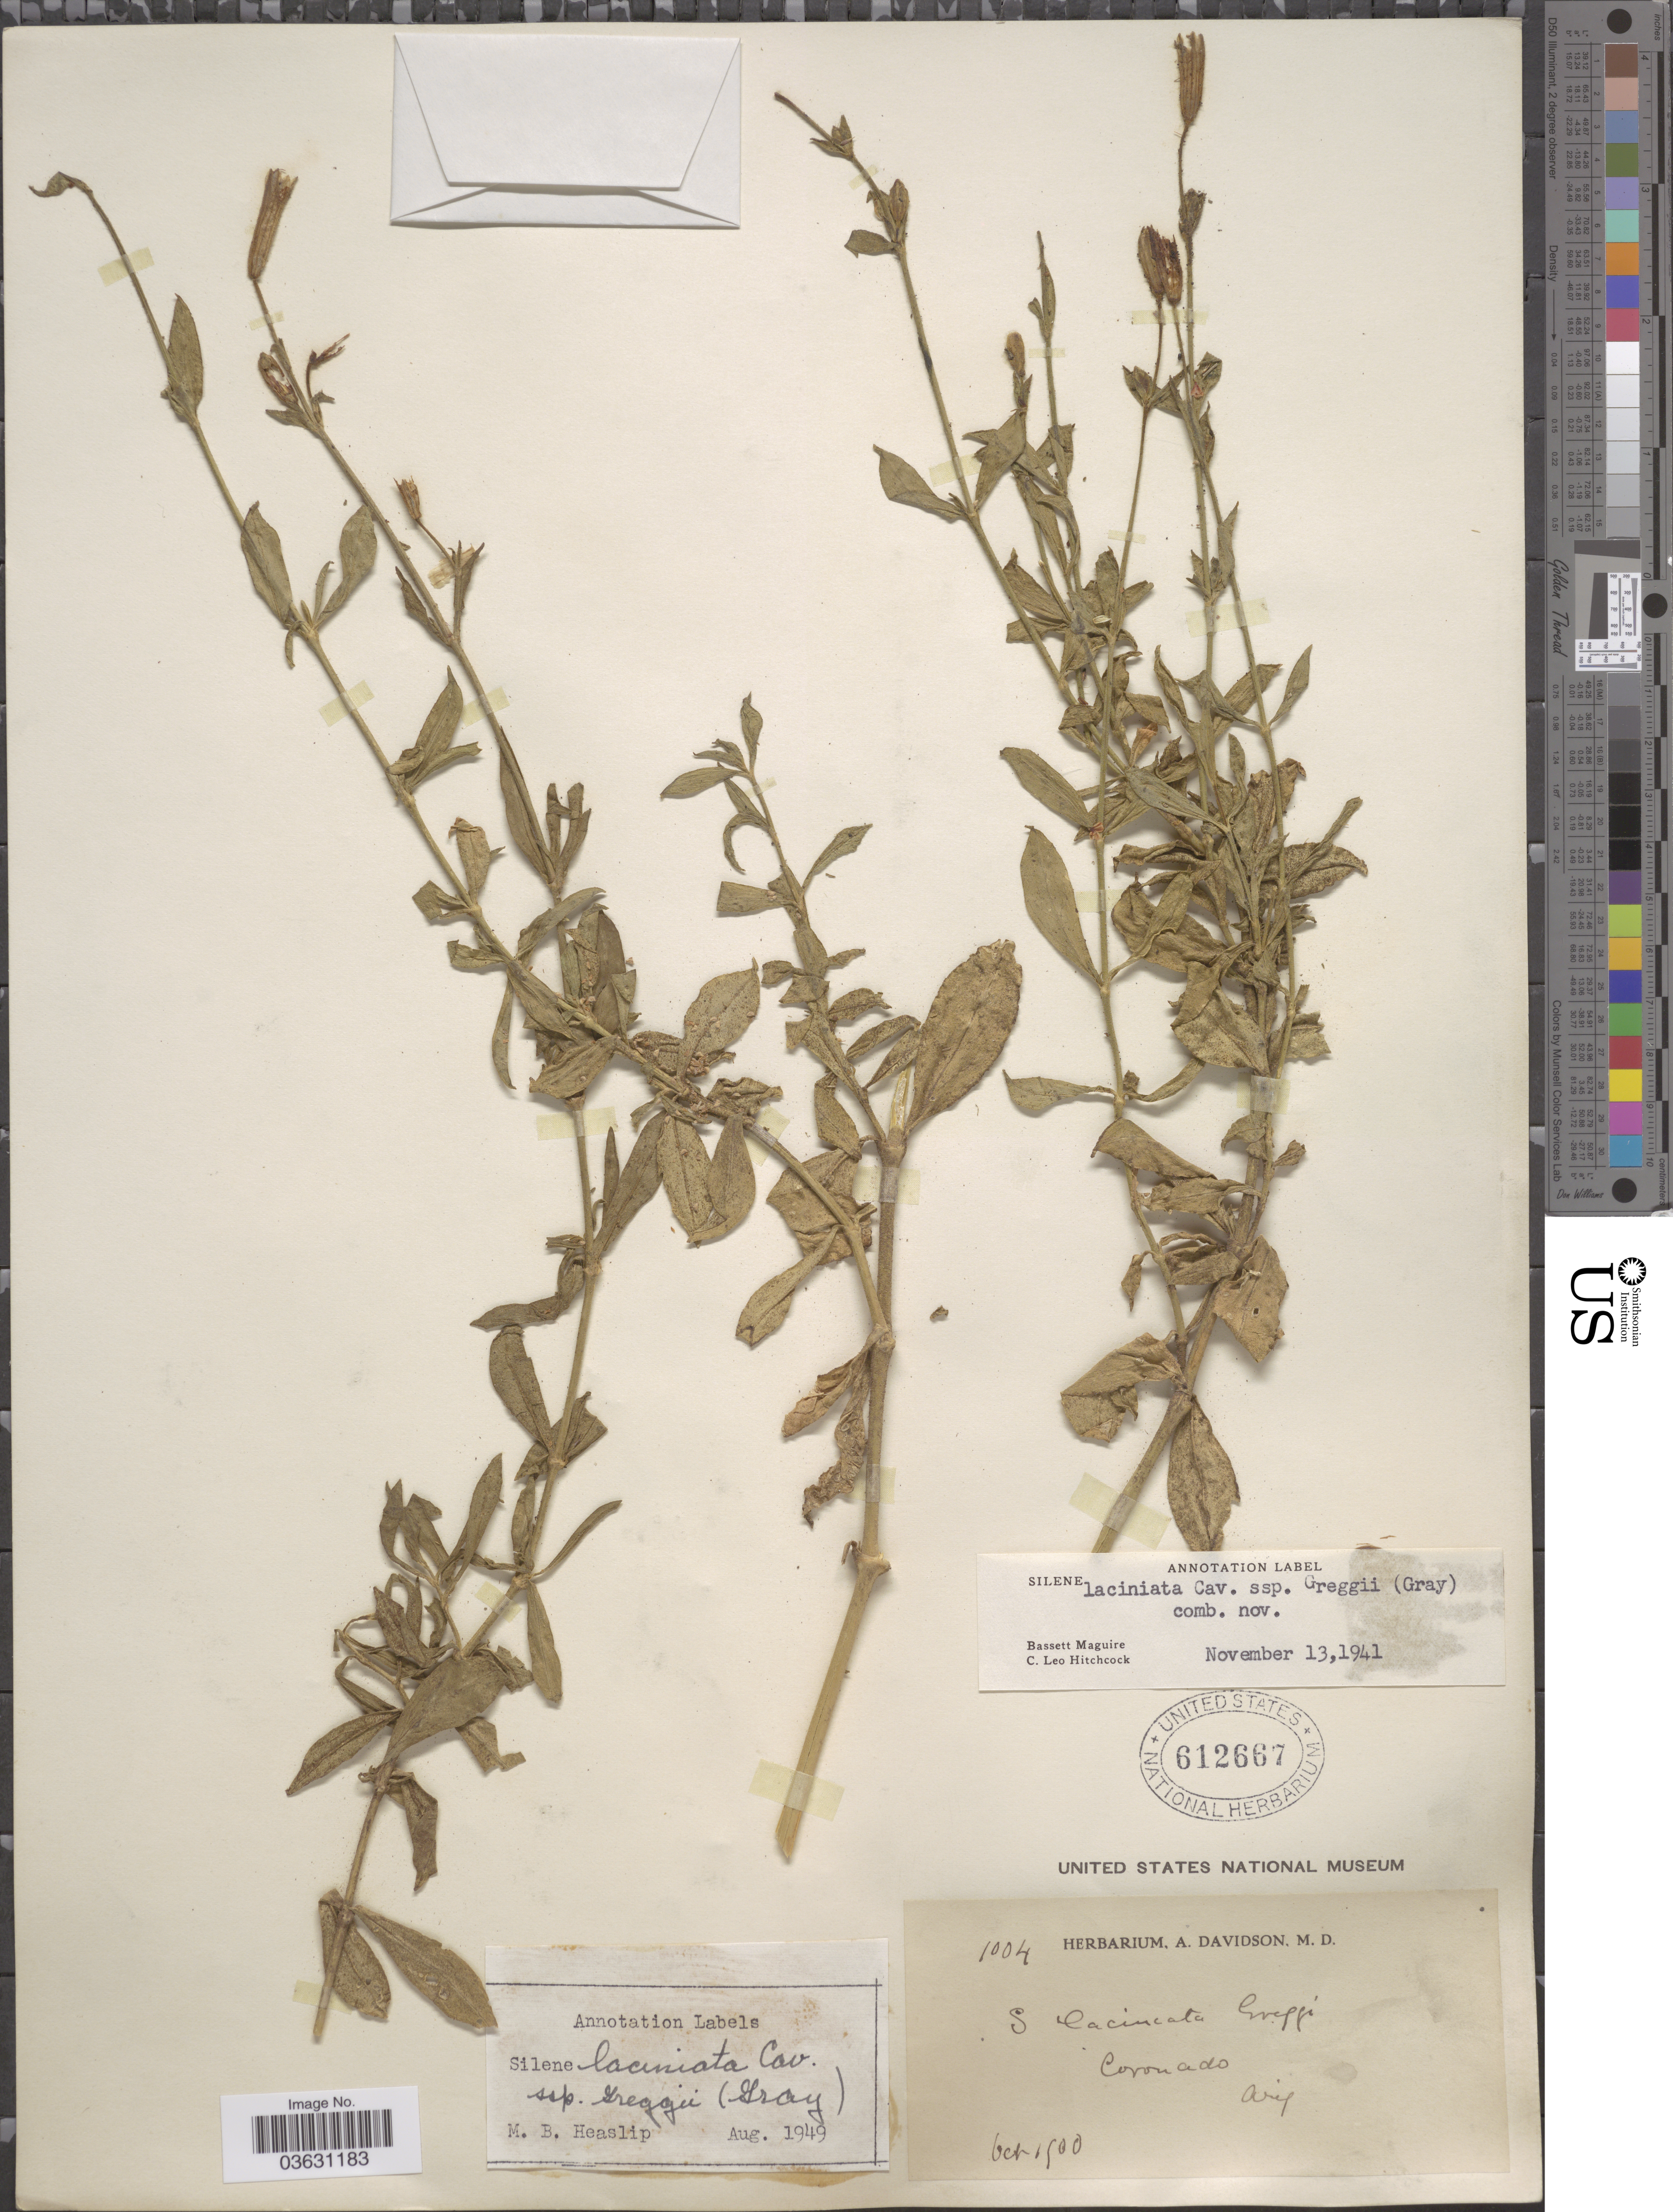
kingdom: Plantae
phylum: Tracheophyta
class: Magnoliopsida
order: Caryophyllales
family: Caryophyllaceae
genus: Silene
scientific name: Silene laciniata subsp. greggii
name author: (A. Gray) C.L. Hitchc. & Maguire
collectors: ex herb. A. Davidson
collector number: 1004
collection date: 1900-10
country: United States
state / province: Arizona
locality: Coronado.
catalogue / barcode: US 612667